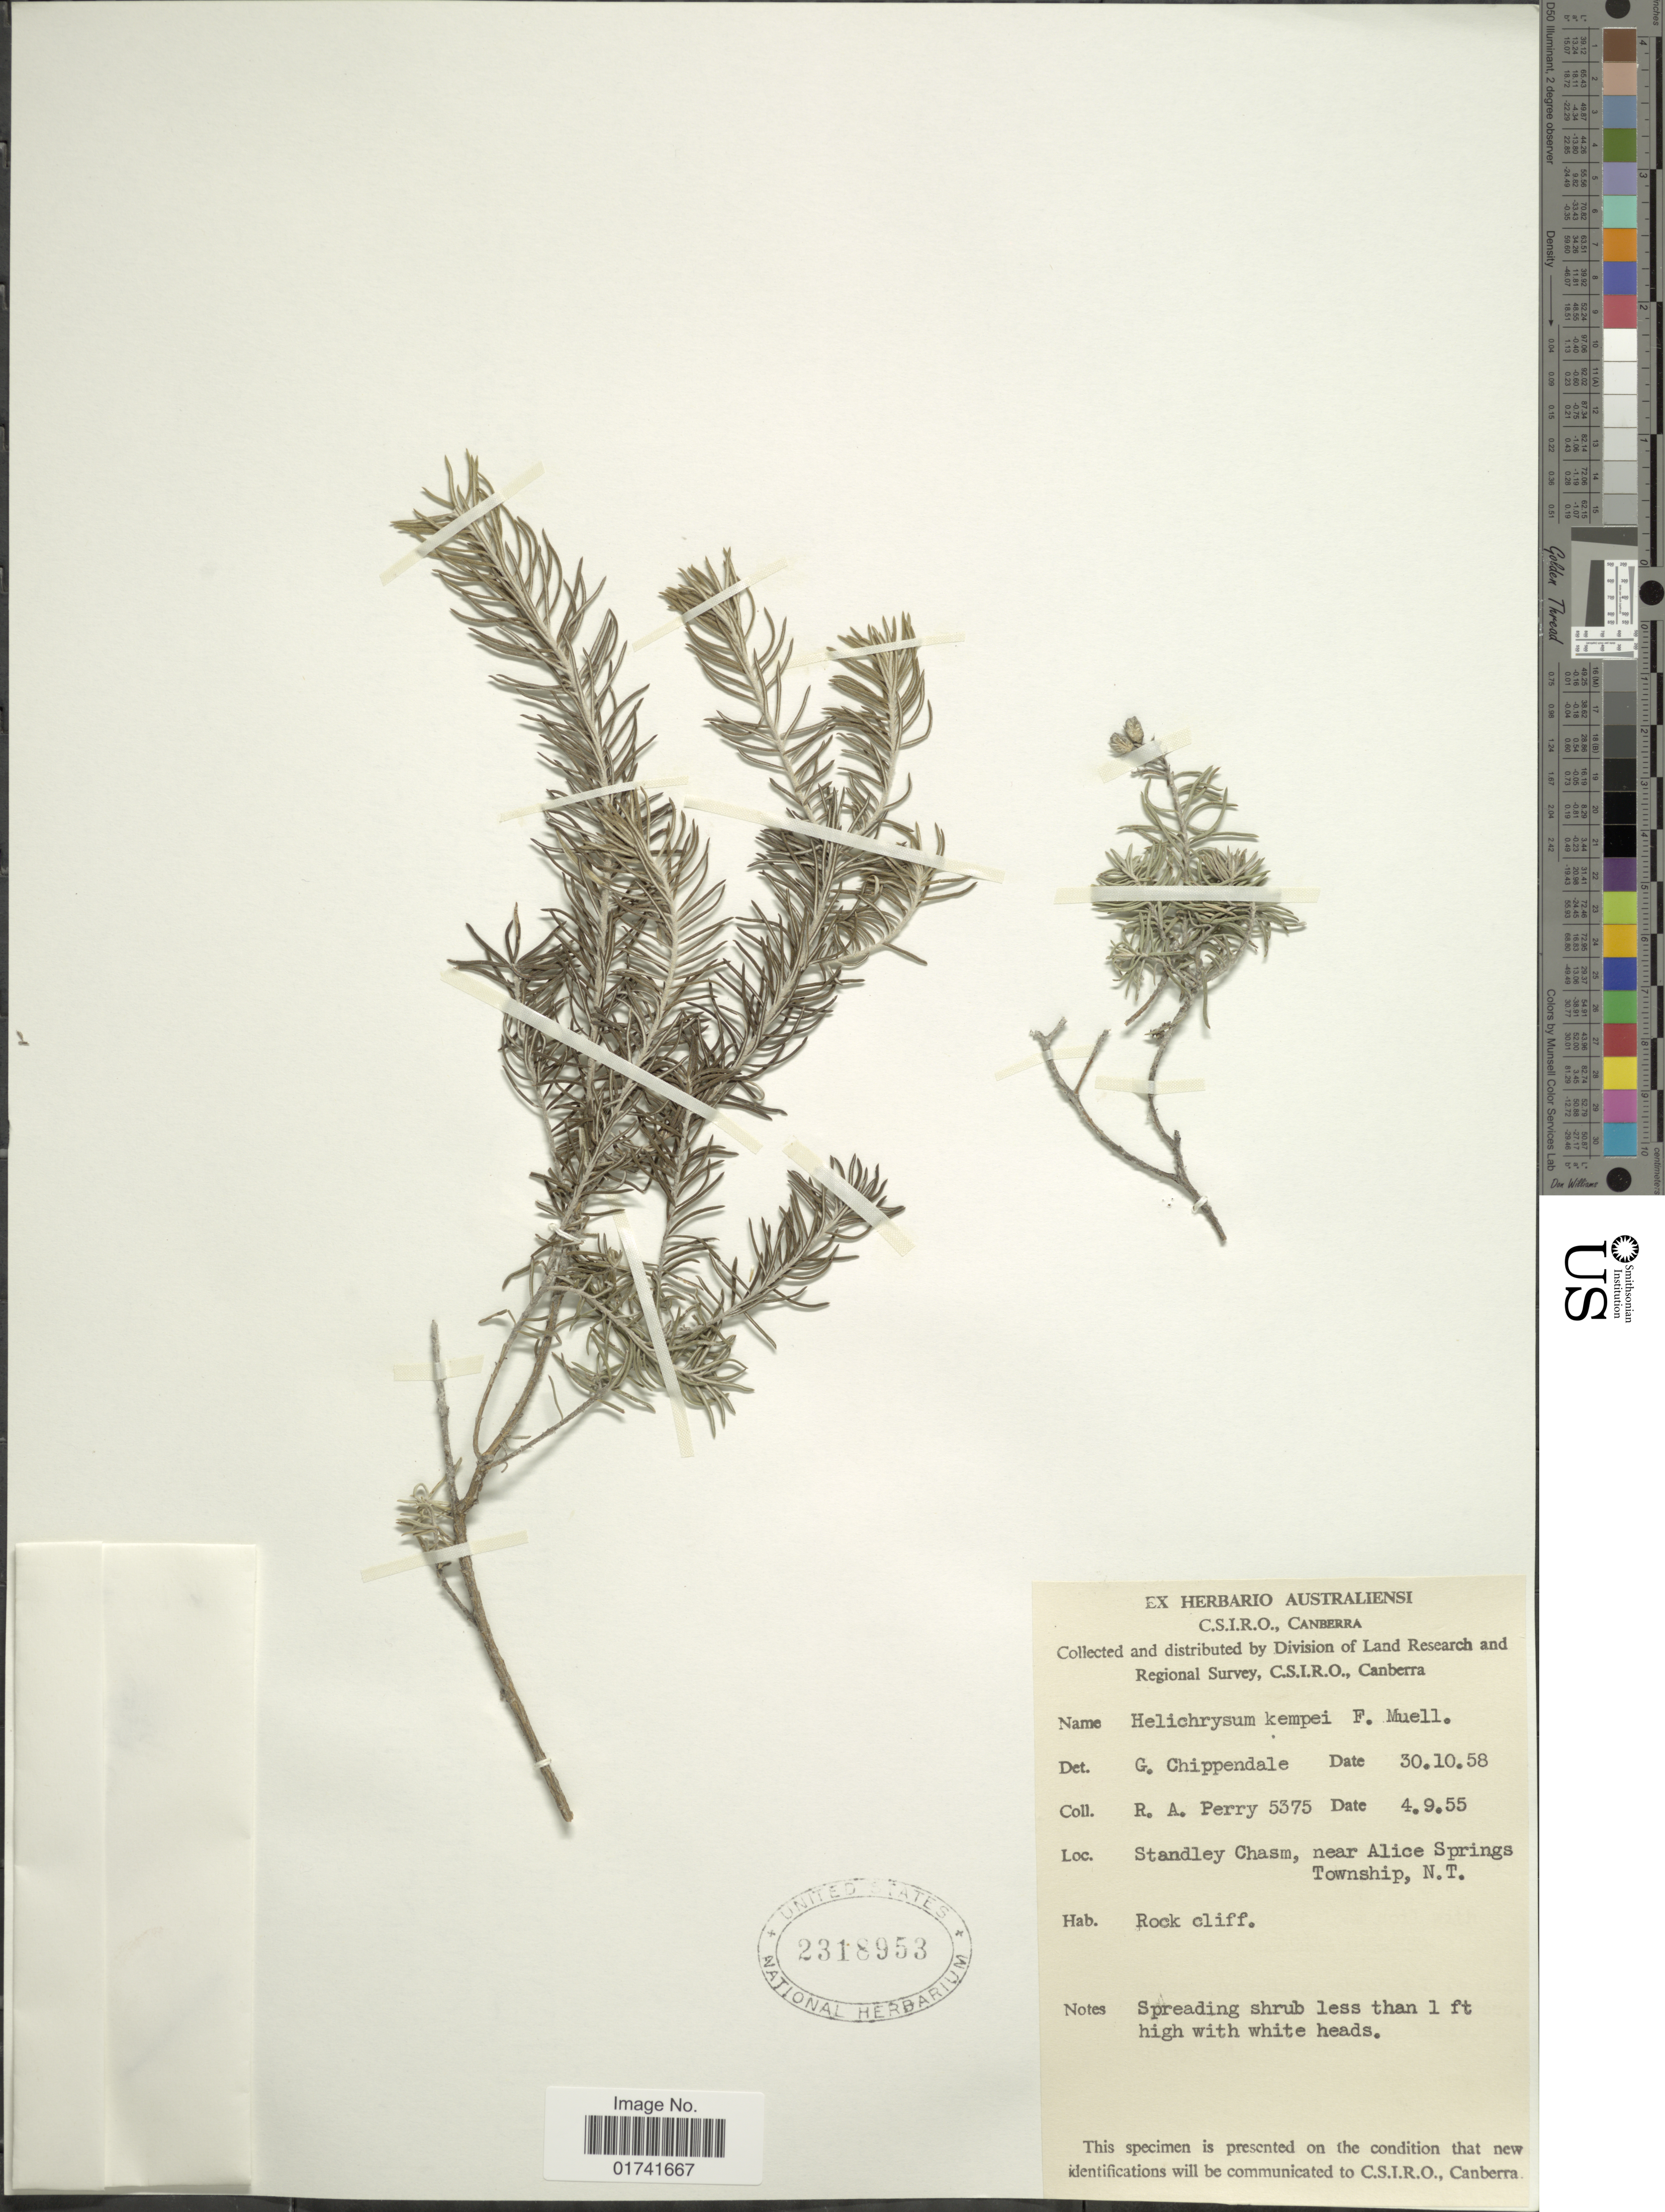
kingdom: Plantae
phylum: Tracheophyta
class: Magnoliopsida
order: Asterales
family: Asteraceae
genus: Ozothamnus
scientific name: Ozothamnus kempei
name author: (F. Muell.) Anderb.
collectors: Perry, R. A.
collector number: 5375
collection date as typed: Transcribed d/m/y: 4/9/55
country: Canada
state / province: Northwest Territories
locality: Standley Chasm, near Alice Springs Township.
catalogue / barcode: US 2318953